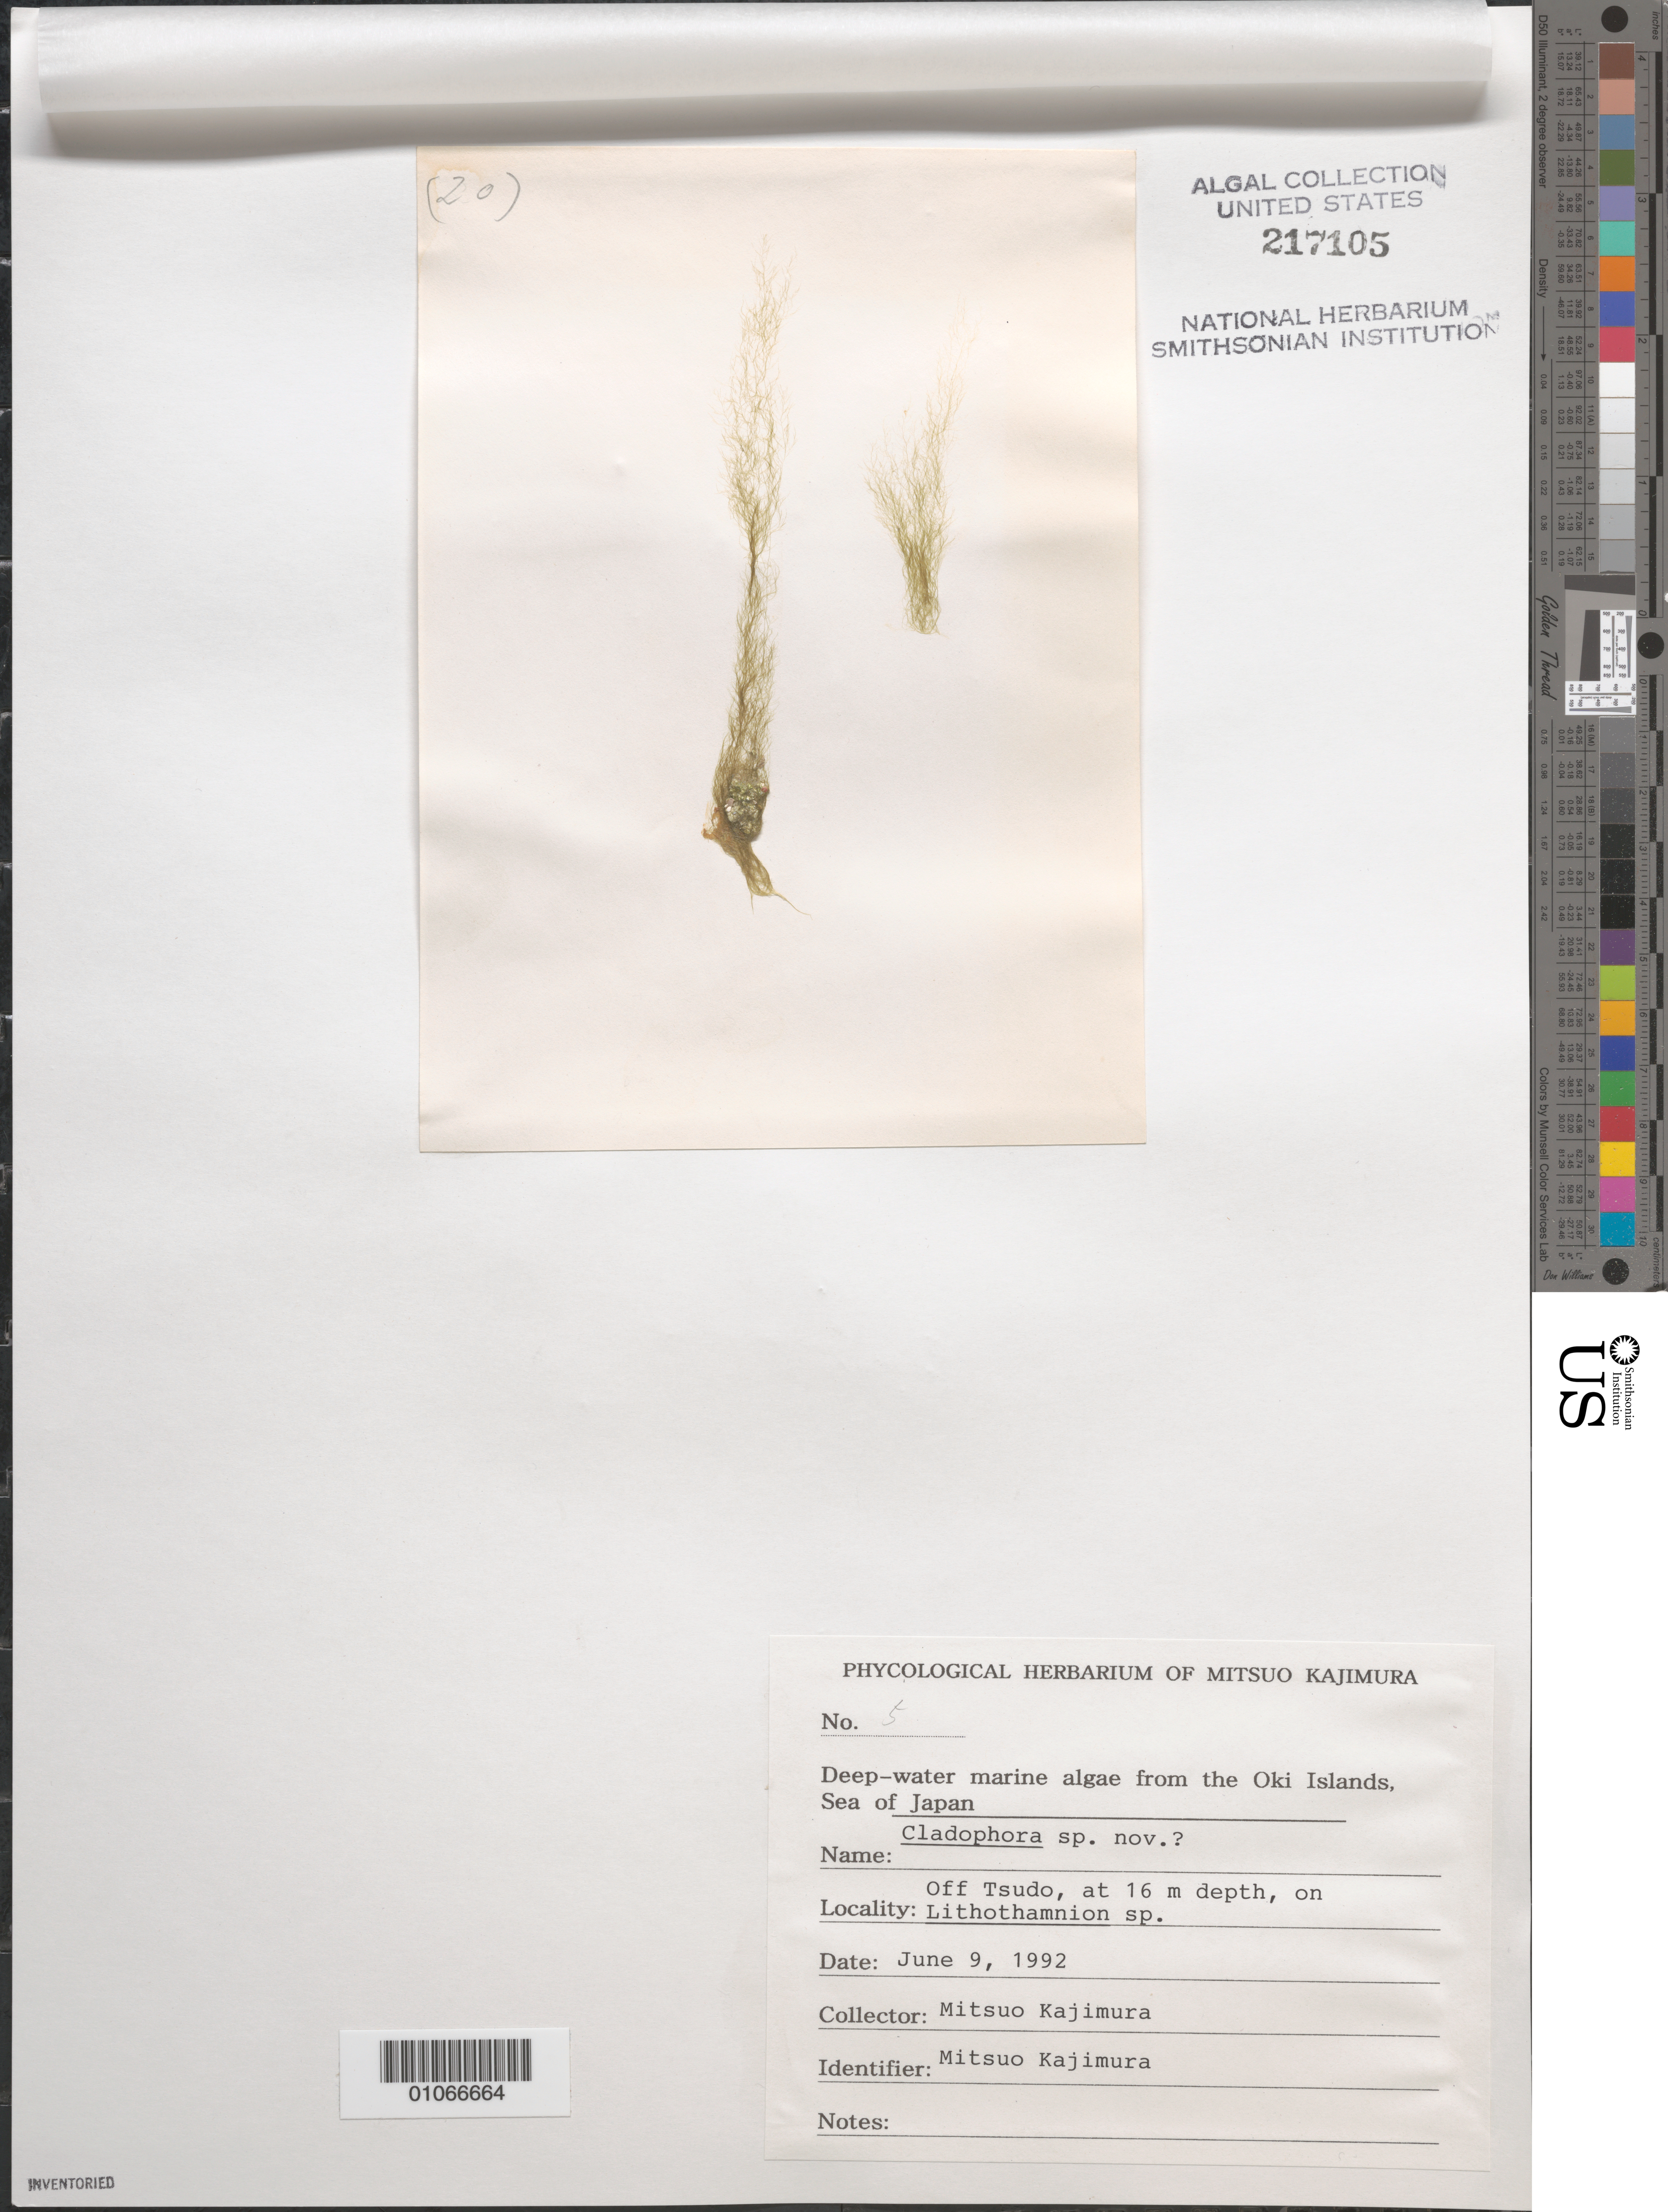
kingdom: Plantae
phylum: Chlorophyta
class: Ulvophyceae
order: Cladophorales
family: Cladophoraceae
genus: Cladophora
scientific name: Cladophora sp.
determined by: Kajimura, Mitsuo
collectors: M. Kajimura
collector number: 5 & specimen 20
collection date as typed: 09 Jun 1992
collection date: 1992-06-09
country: Japan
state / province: Simane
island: Oki Is.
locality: Off Tsudo [village], Sea of Japan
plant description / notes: Phycologial Herbarium of Mitsuo Kajimura, Deep-water marine algae from the Oki Islands, Sea of Japan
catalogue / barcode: US 217105